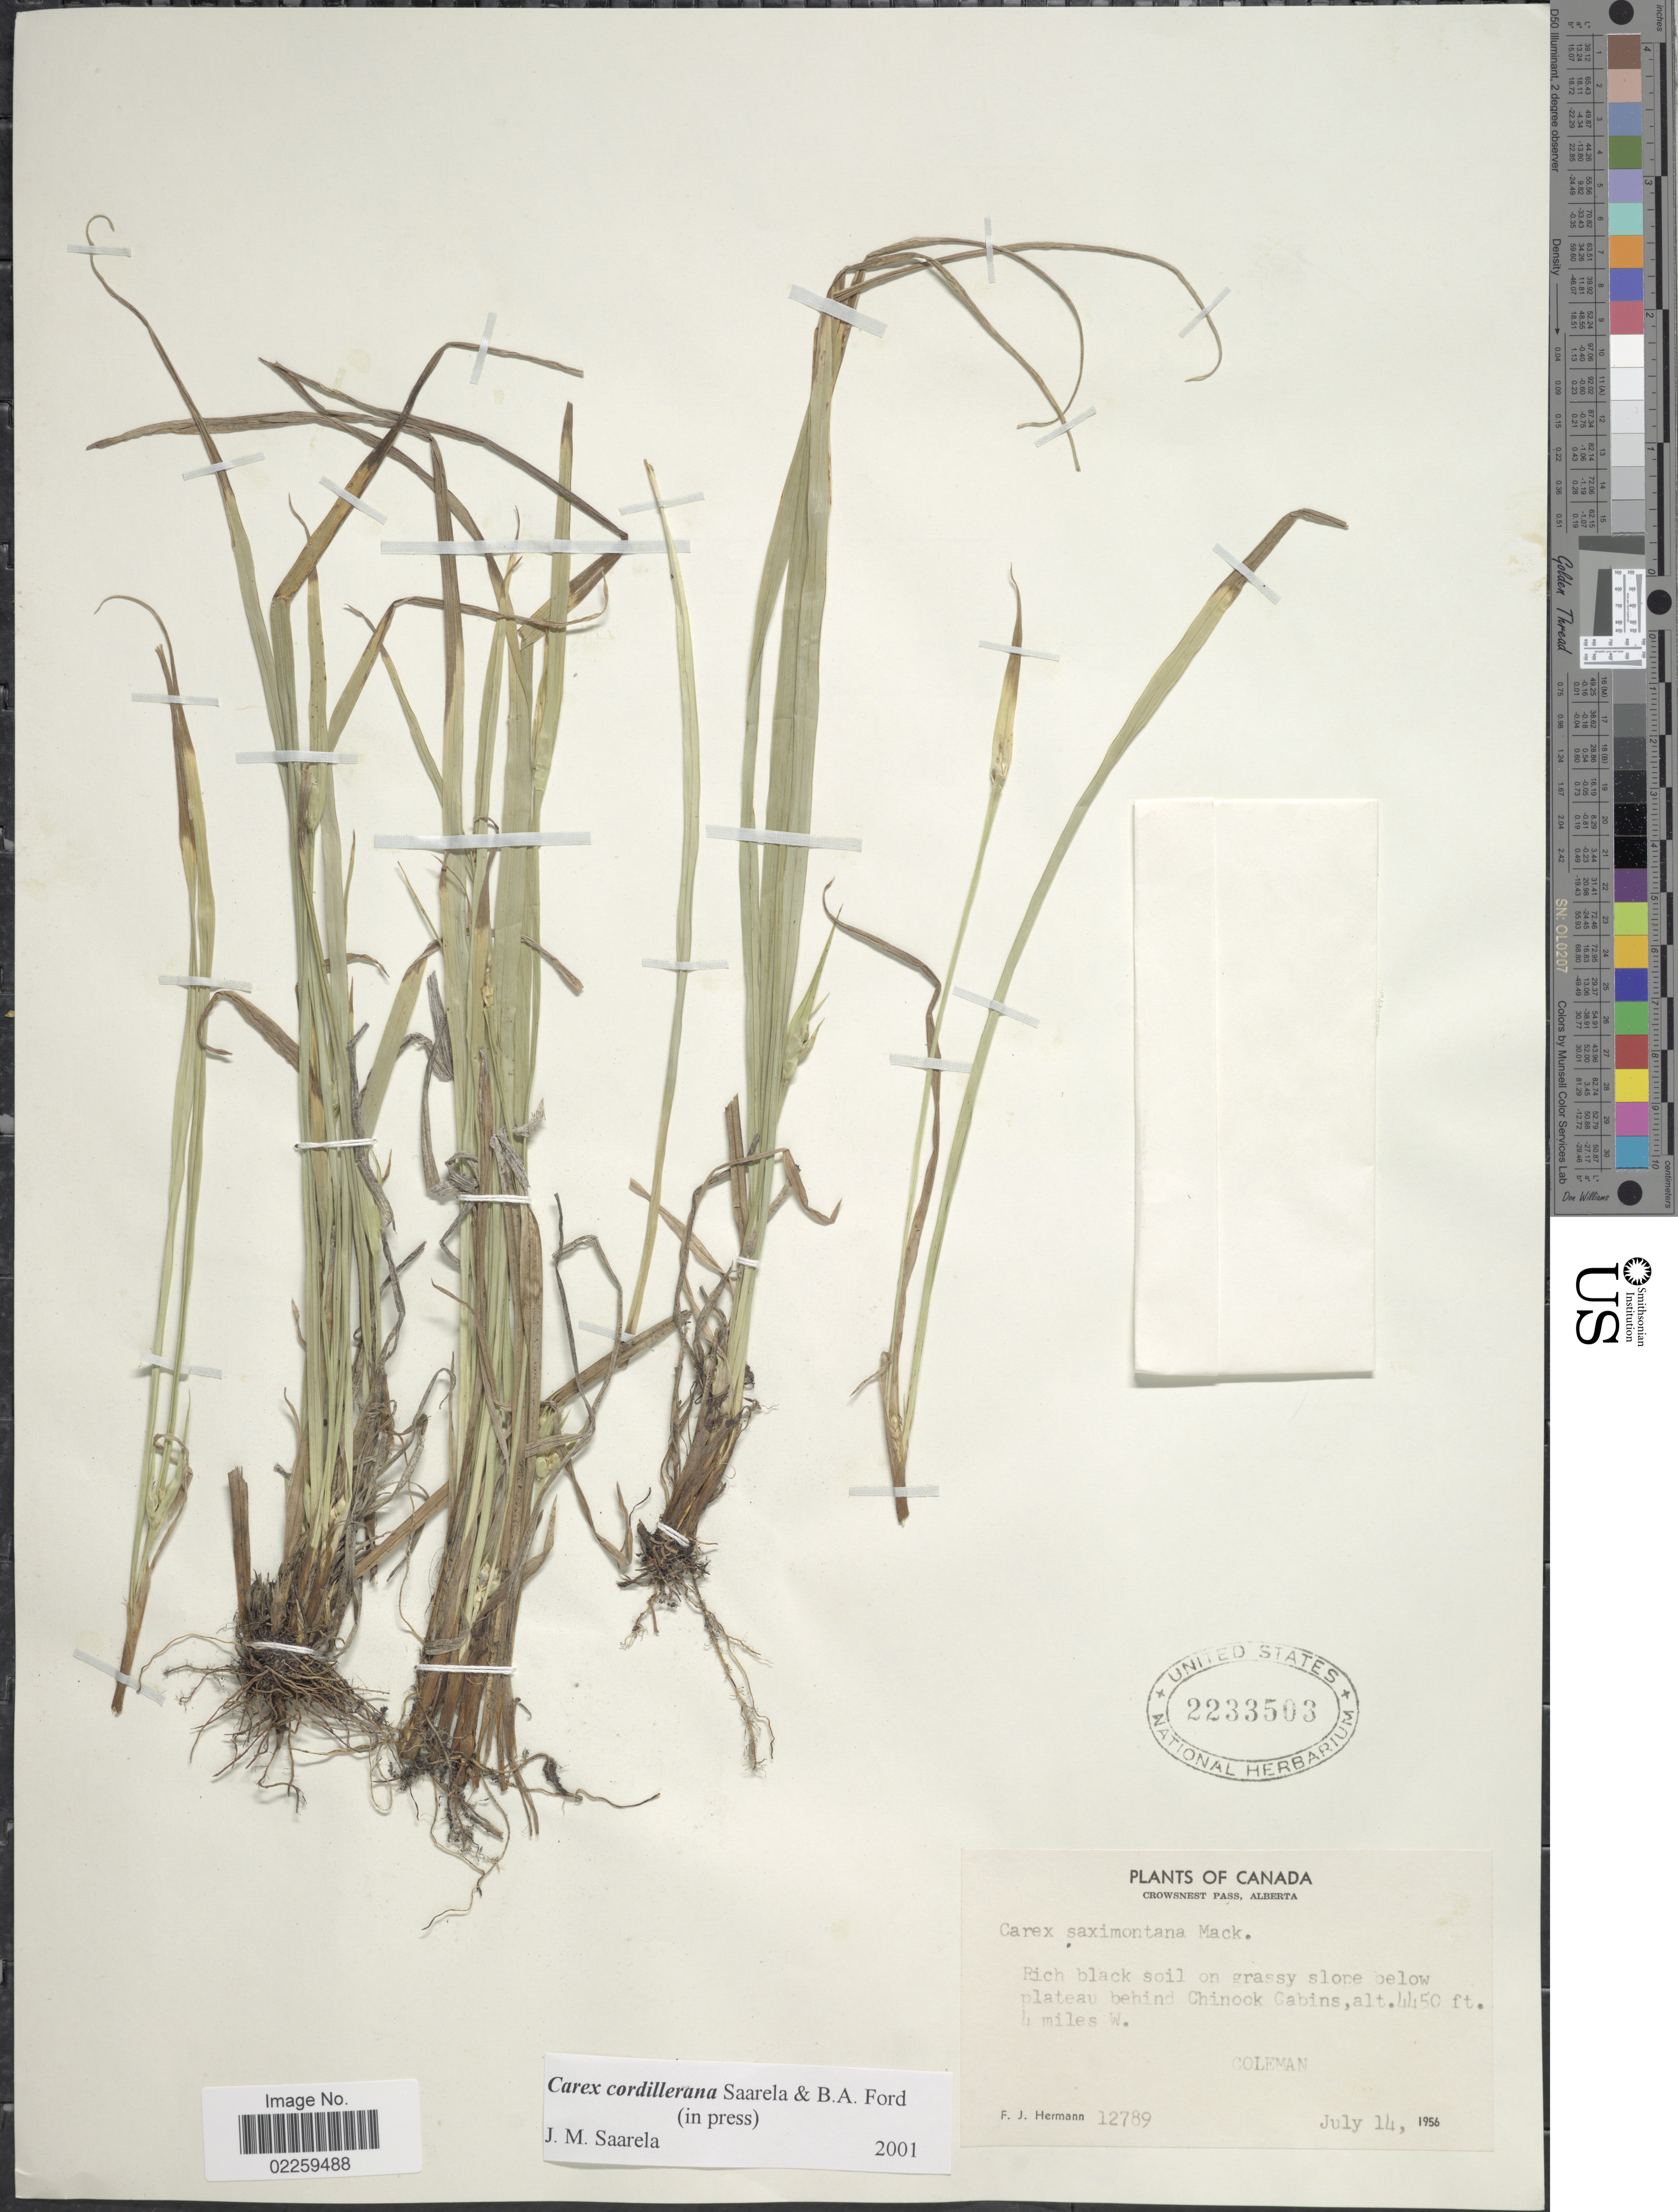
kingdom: Plantae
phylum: Tracheophyta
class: Liliopsida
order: Poales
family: Cyperaceae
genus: Carex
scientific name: Carex cordillerana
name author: Saarela & B.A. Ford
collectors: F. J. Hermann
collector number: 12789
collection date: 1956-07-14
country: Canada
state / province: Alberta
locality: Canada, Crowsnest Pass, Alberta. Richblack soil on grassy slope below plateau behind Chinock Cabins. 4 miles W. Coleman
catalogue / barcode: US 2233503